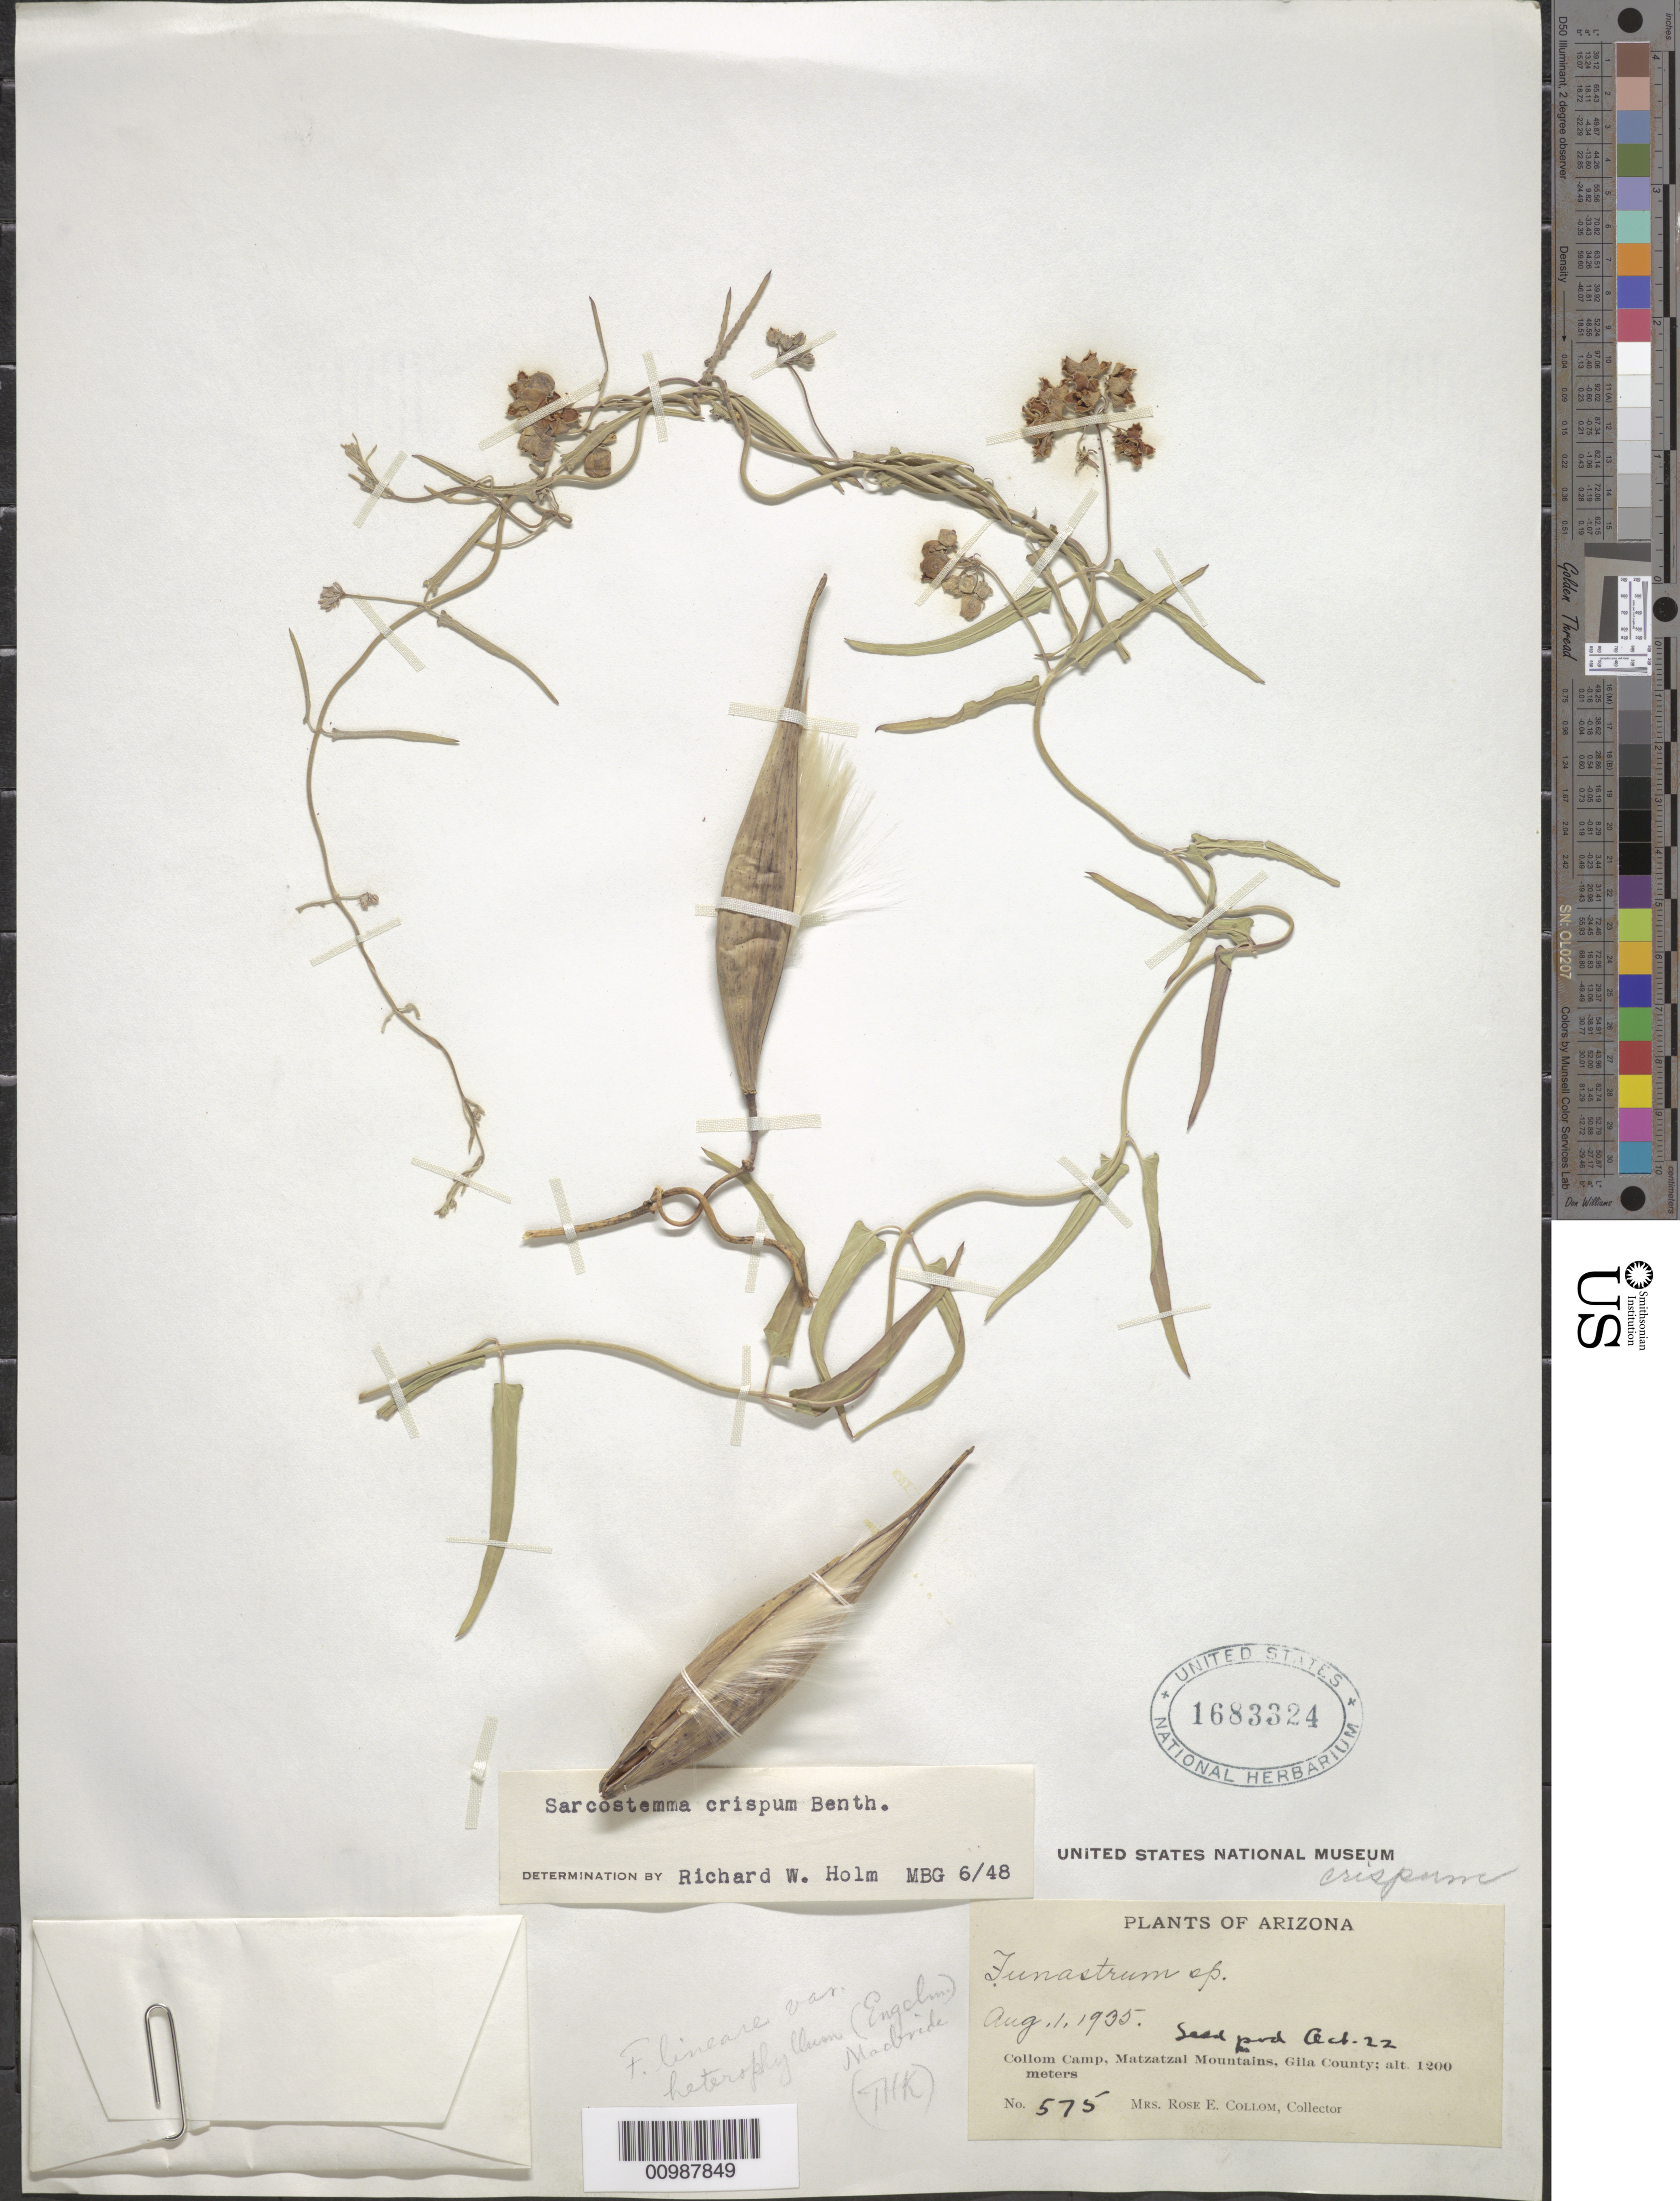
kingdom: Plantae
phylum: Tracheophyta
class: Magnoliopsida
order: Gentianales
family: Apocynaceae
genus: Sarcostemma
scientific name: Sarcostemma crispum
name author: Benth.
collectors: R. E. Collom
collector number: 575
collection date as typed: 01 Aug 1935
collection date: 1935-08-01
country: United States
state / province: Arizona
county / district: Gila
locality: Collom Camp, Matzatzal Mountains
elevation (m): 1200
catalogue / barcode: US 1683324